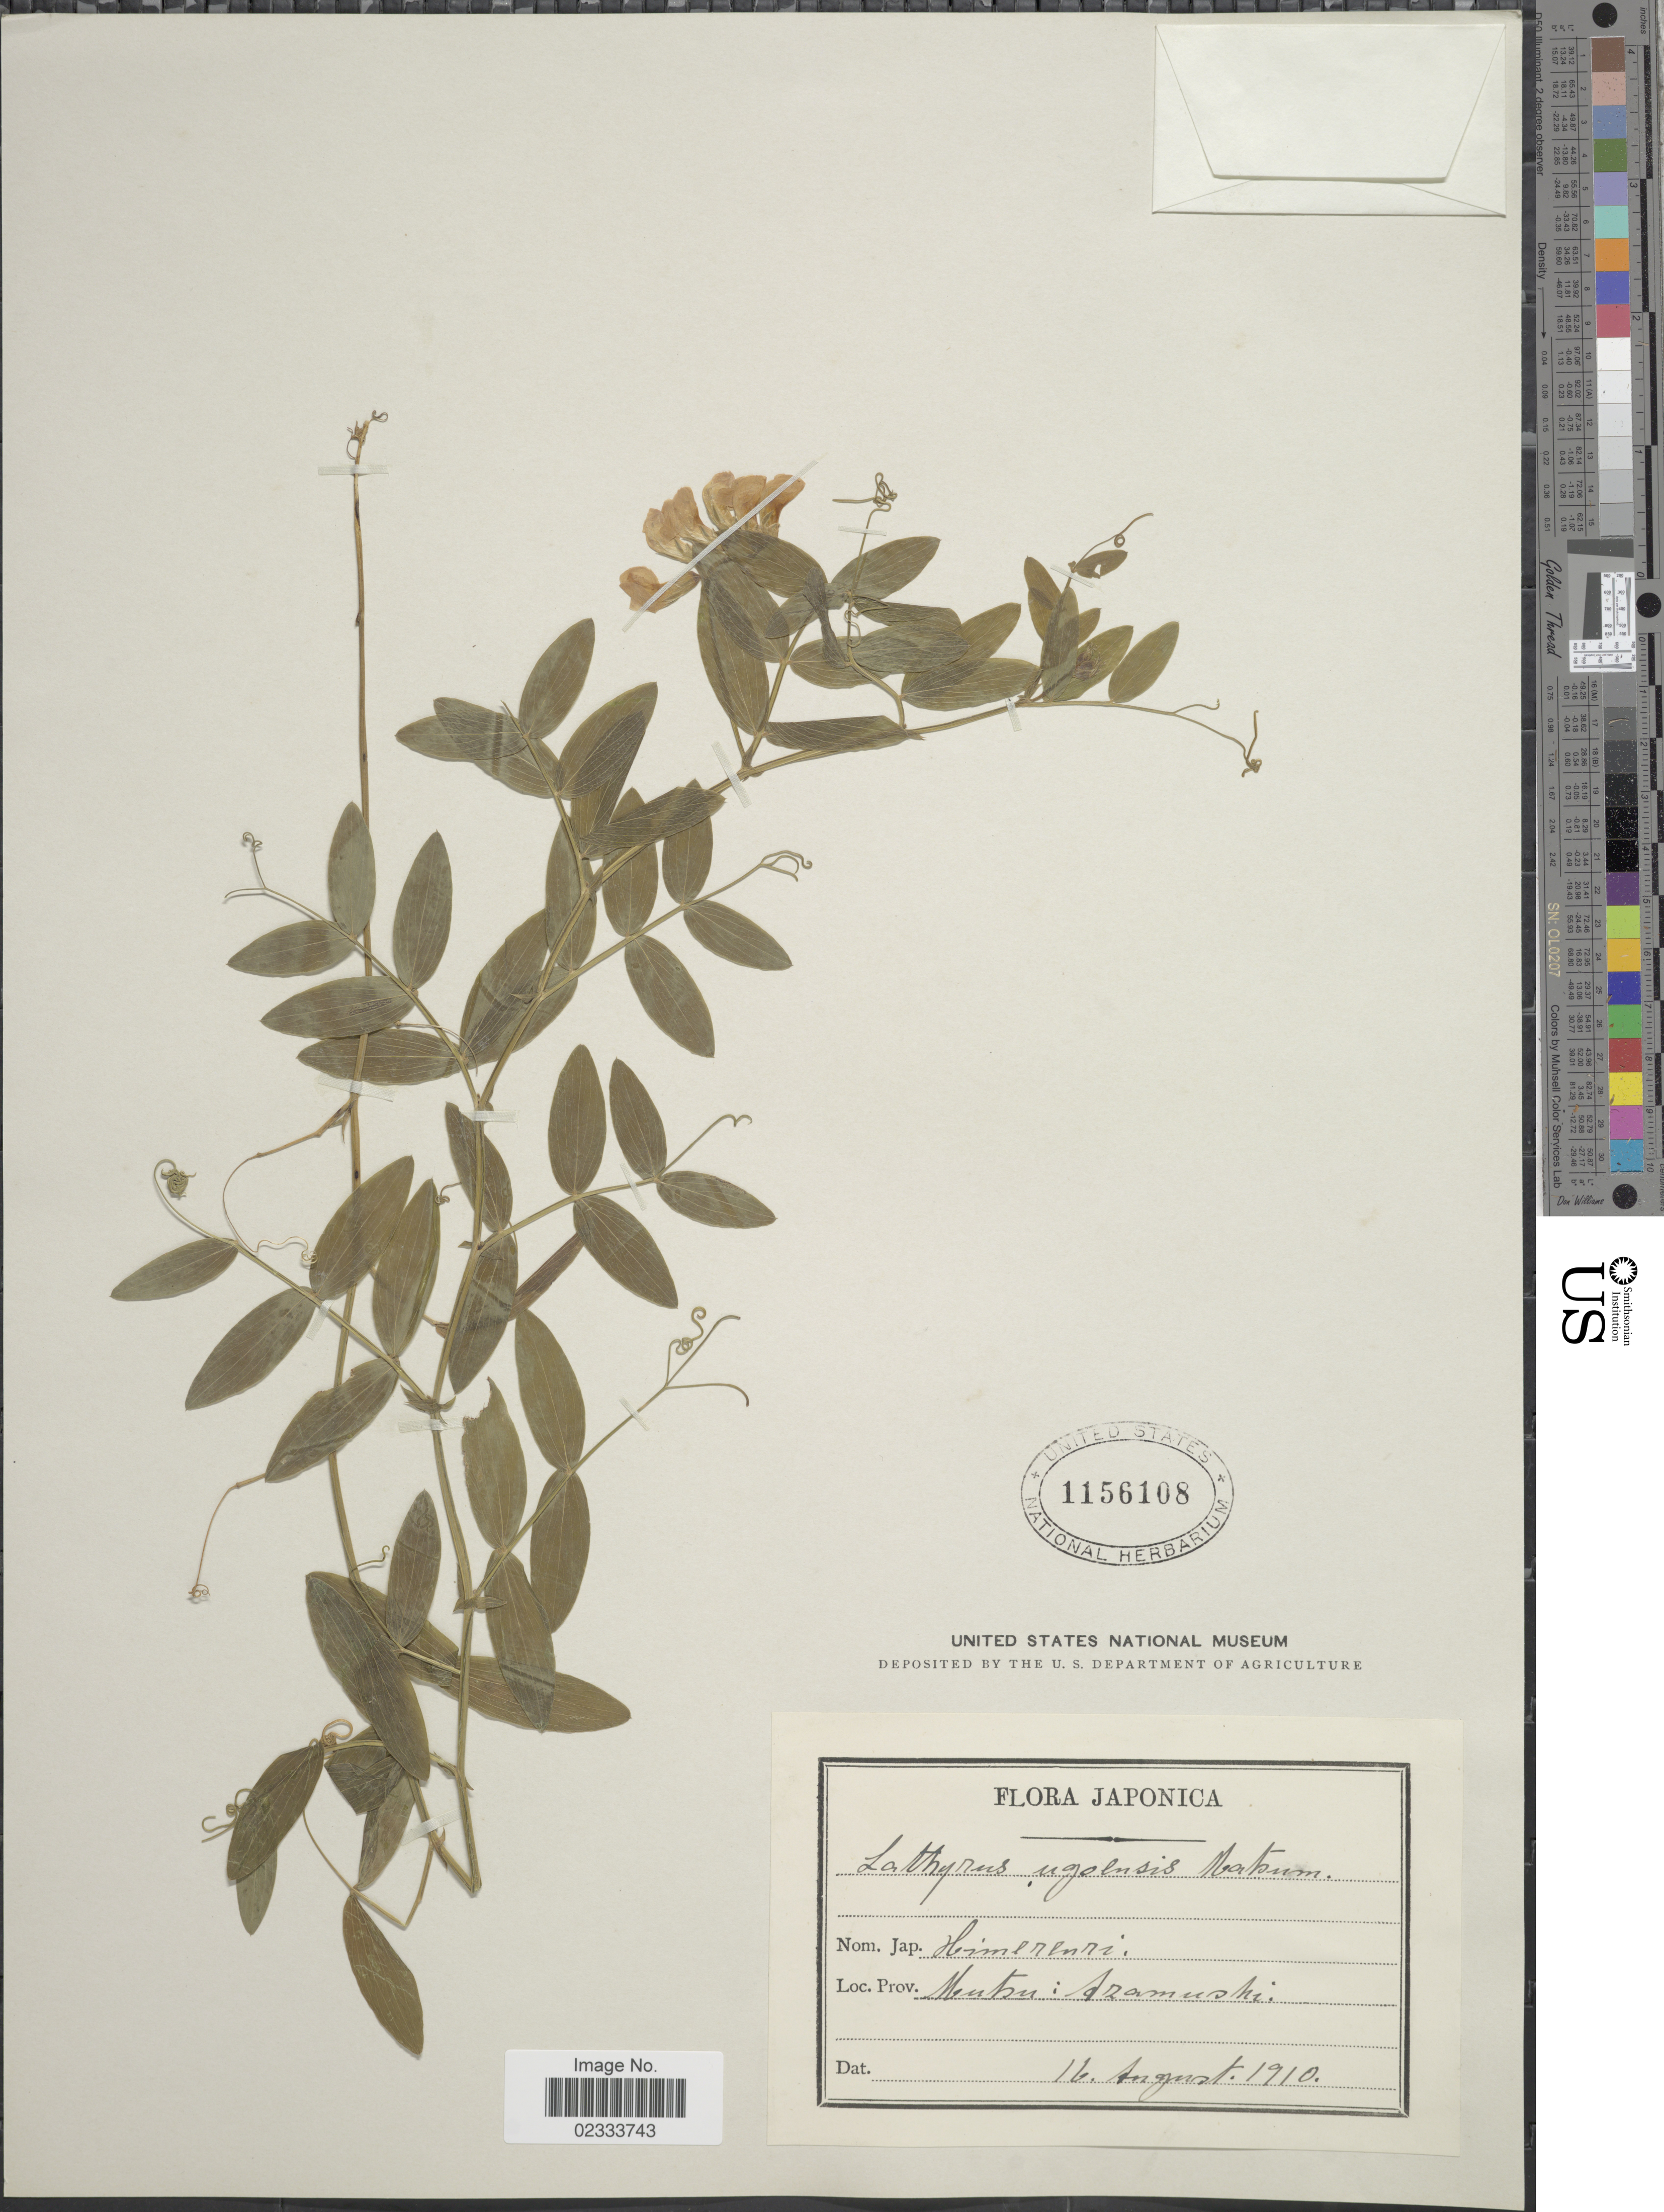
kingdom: Plantae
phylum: Tracheophyta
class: Magnoliopsida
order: Fabales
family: Fabaceae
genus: Lathyrus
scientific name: Lathyrus ugoensis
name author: Matsum.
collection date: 1910-08-16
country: Japan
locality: Mutsu: Azamushi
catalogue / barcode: US 1156108